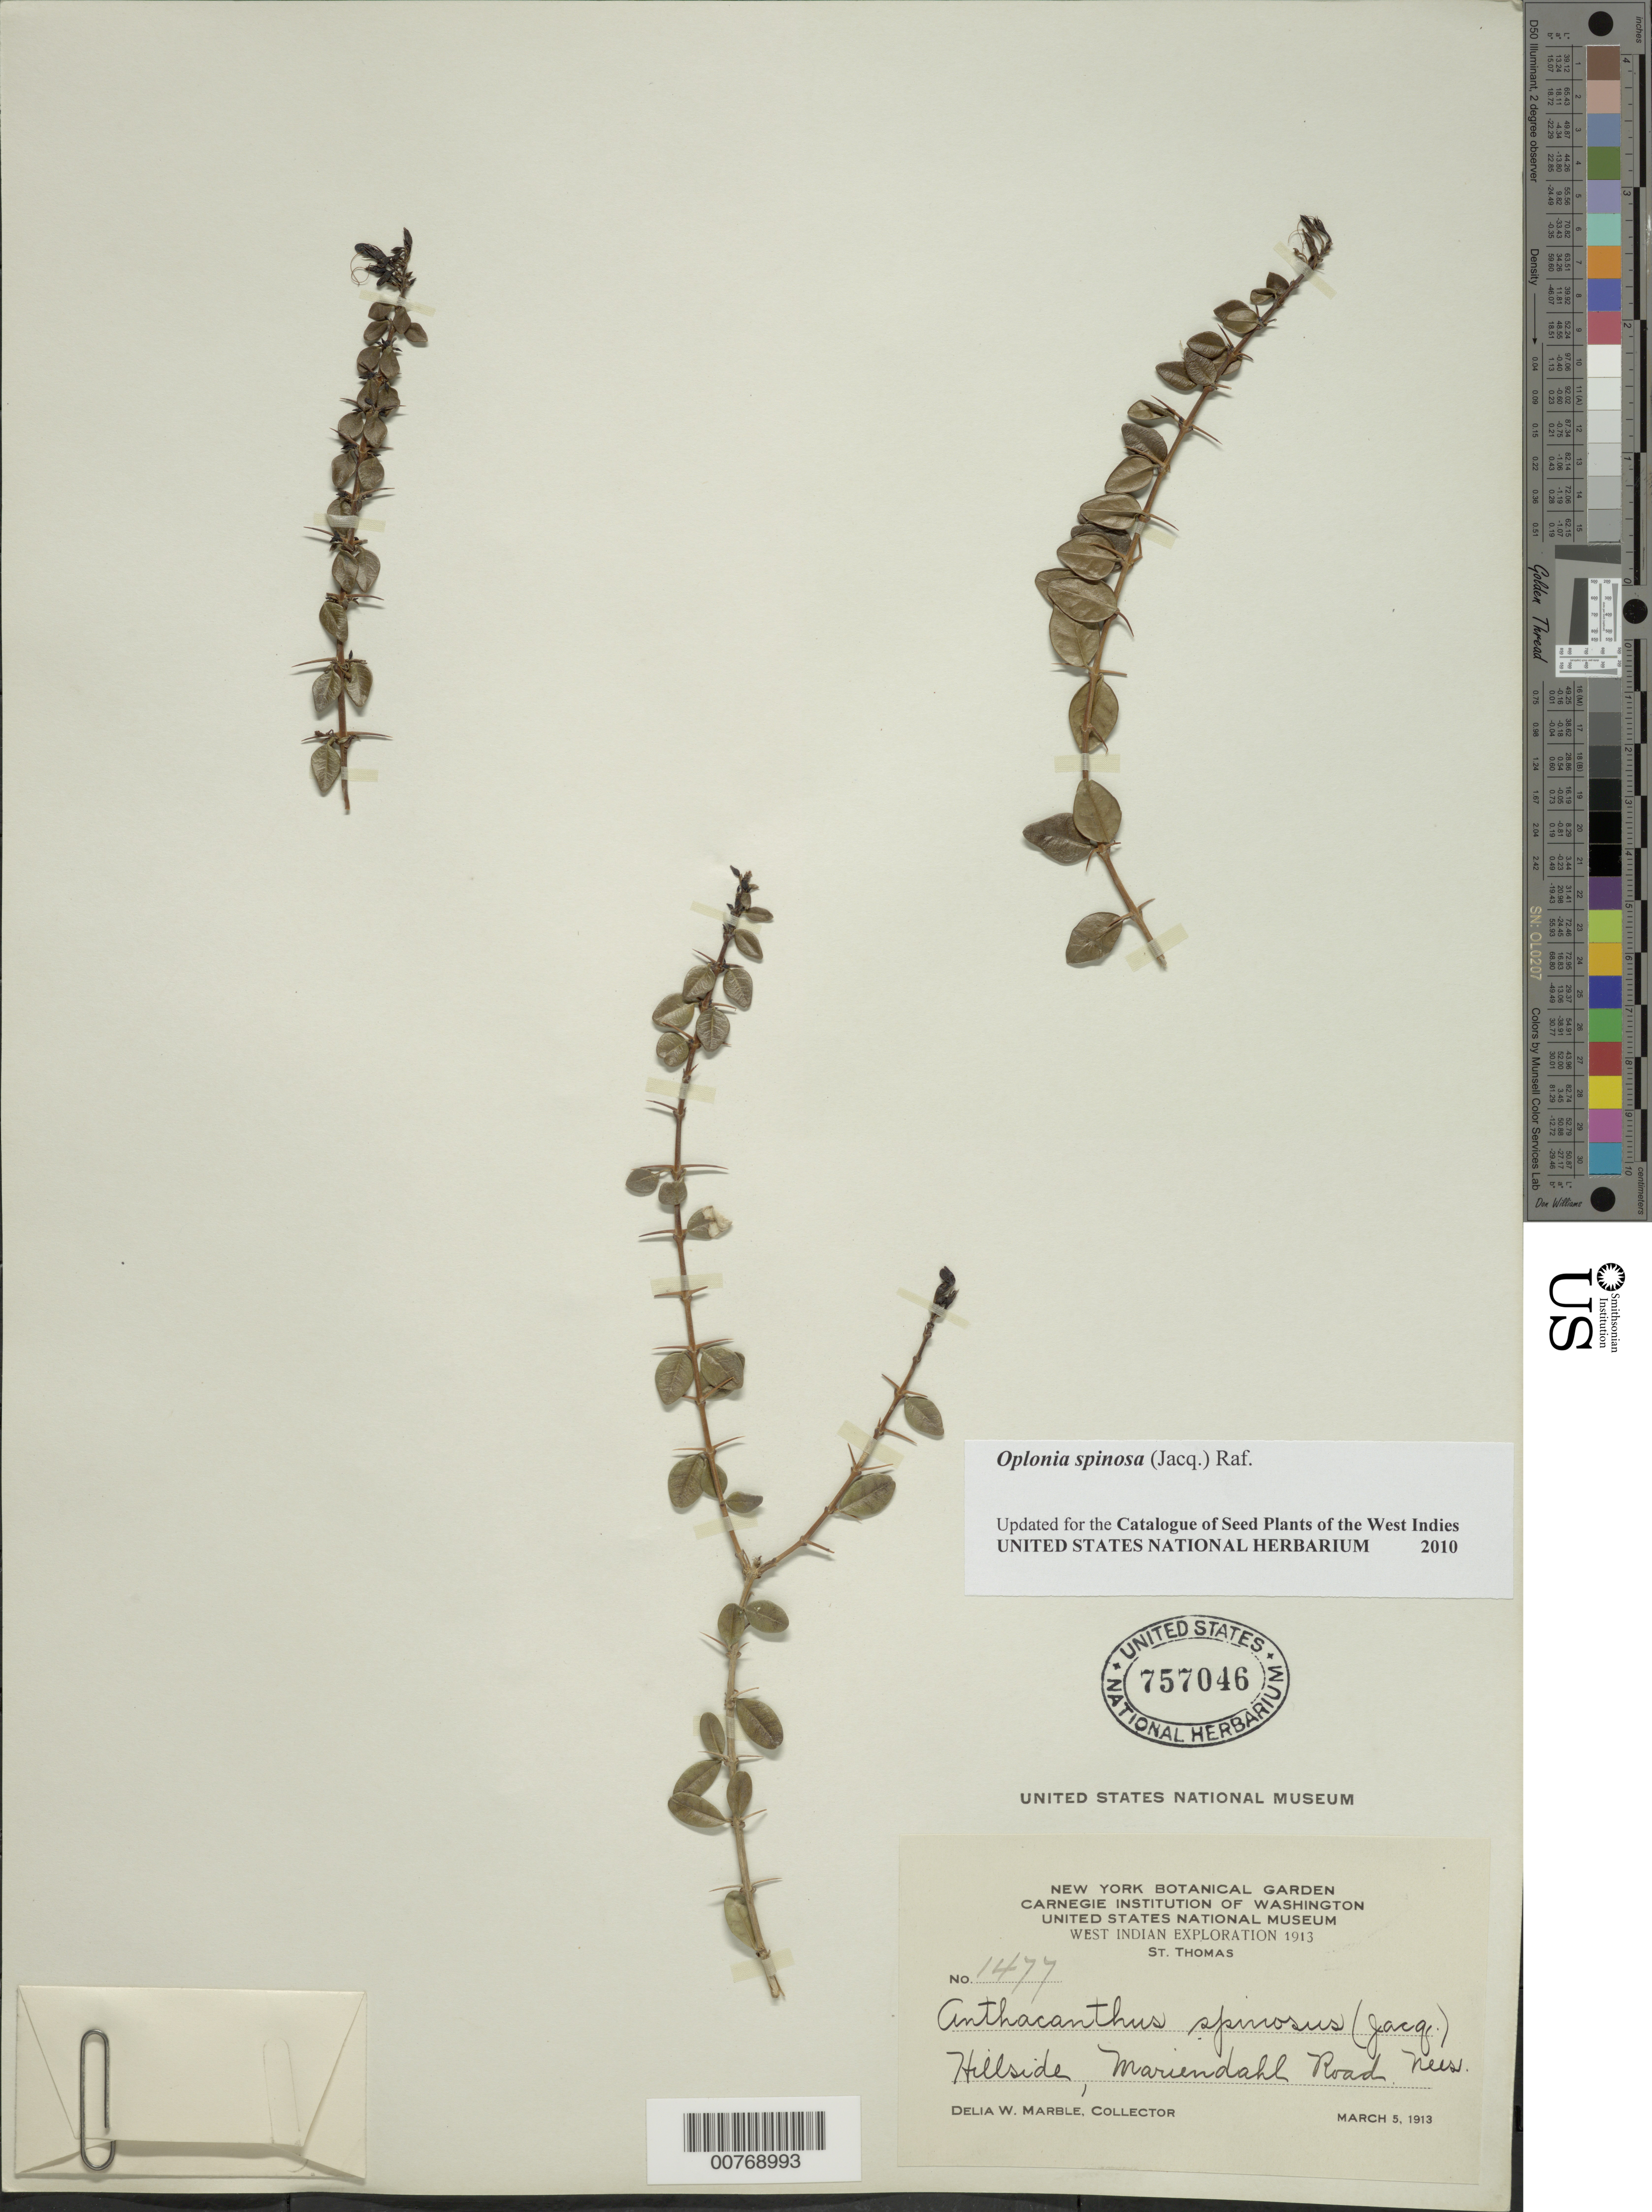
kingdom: Plantae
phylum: Tracheophyta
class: Magnoliopsida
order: Lamiales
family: Acanthaceae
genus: Oplonia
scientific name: Oplonia spinosa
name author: Raf.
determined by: Acevedo-Rodríguez, P., (BOT), Smithsonian Institution - National Museum of Natural History (UNITED STATES)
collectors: D. W. Marble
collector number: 1477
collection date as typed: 05 Mar 1913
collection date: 1913-03-05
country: U.S. Virgin Islands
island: St. Thomas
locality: Mariendahl Road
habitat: Hillside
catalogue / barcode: US 757046